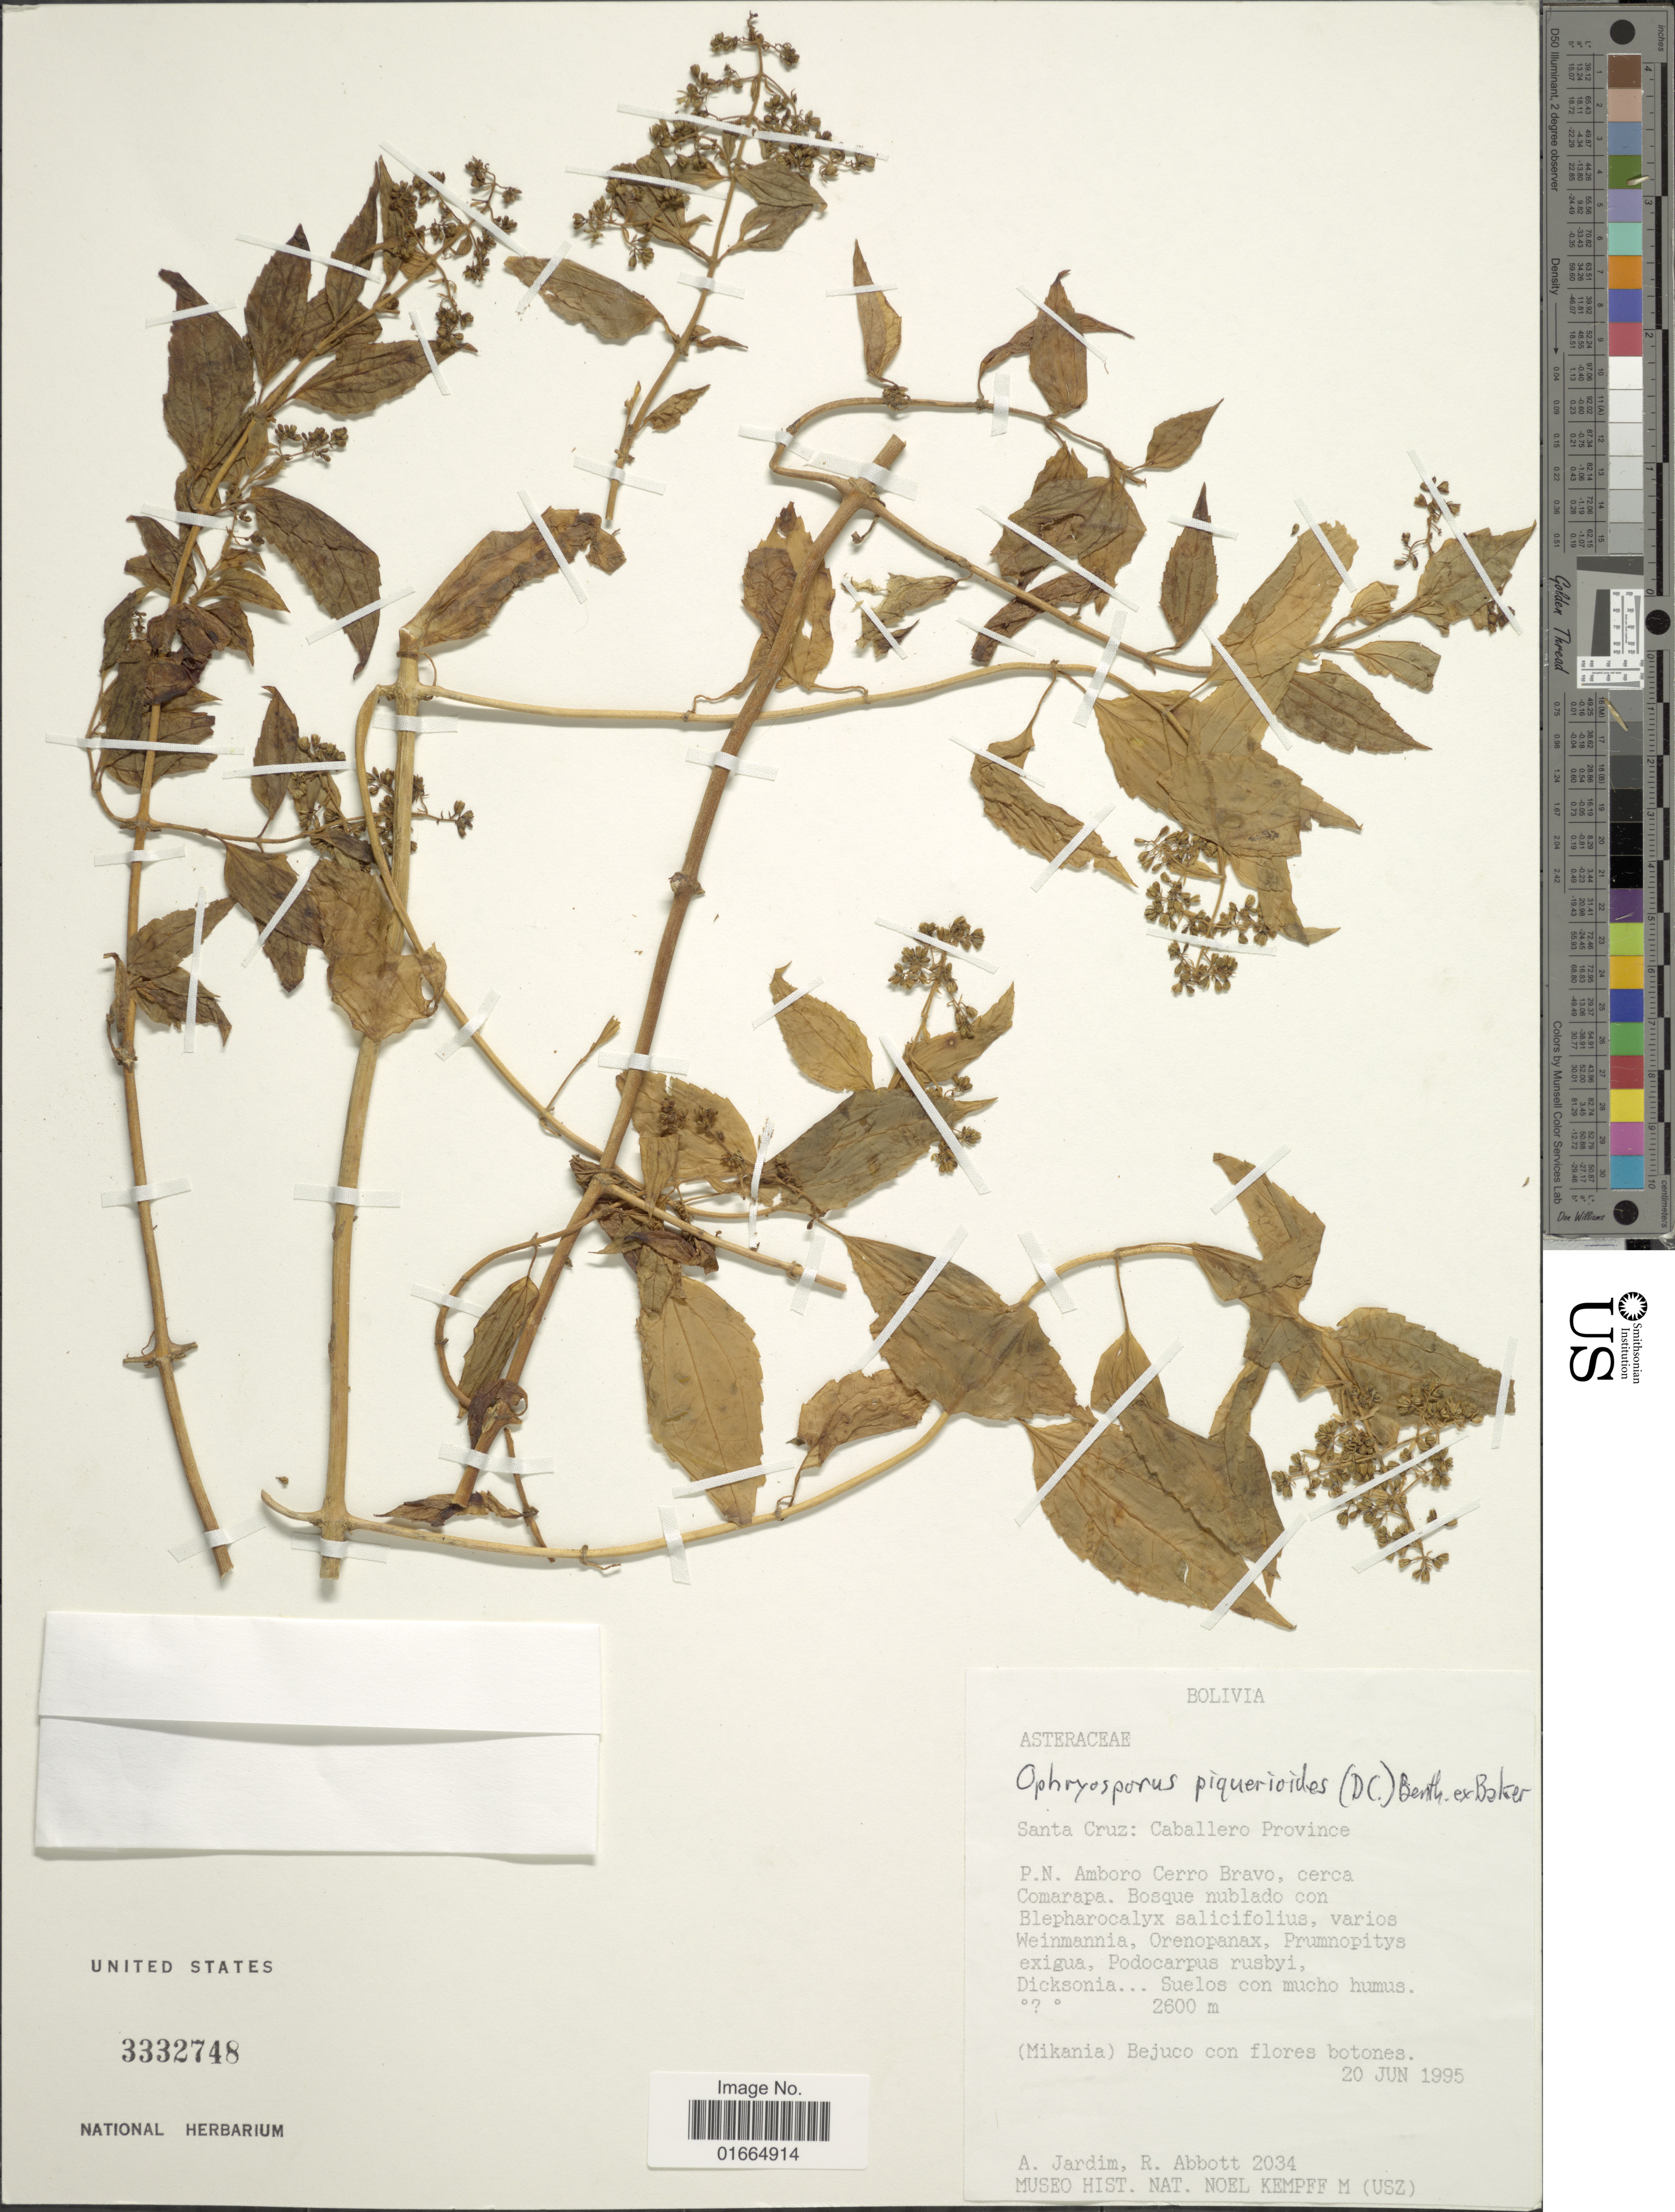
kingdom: Plantae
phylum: Tracheophyta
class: Magnoliopsida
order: Asterales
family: Asteraceae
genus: Ophryosporus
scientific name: Ophryosporus piquerioides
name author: (DC.) Benth. ex Baker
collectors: A. Jardim & J. R. Abbott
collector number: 2034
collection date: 1995-06-20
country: Bolivia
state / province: Santa Cruz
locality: Santa Cruz: Caballero Province. P.N. Amboro Cerro Bravo, cerca Comarapa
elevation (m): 2600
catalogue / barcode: US 3332748